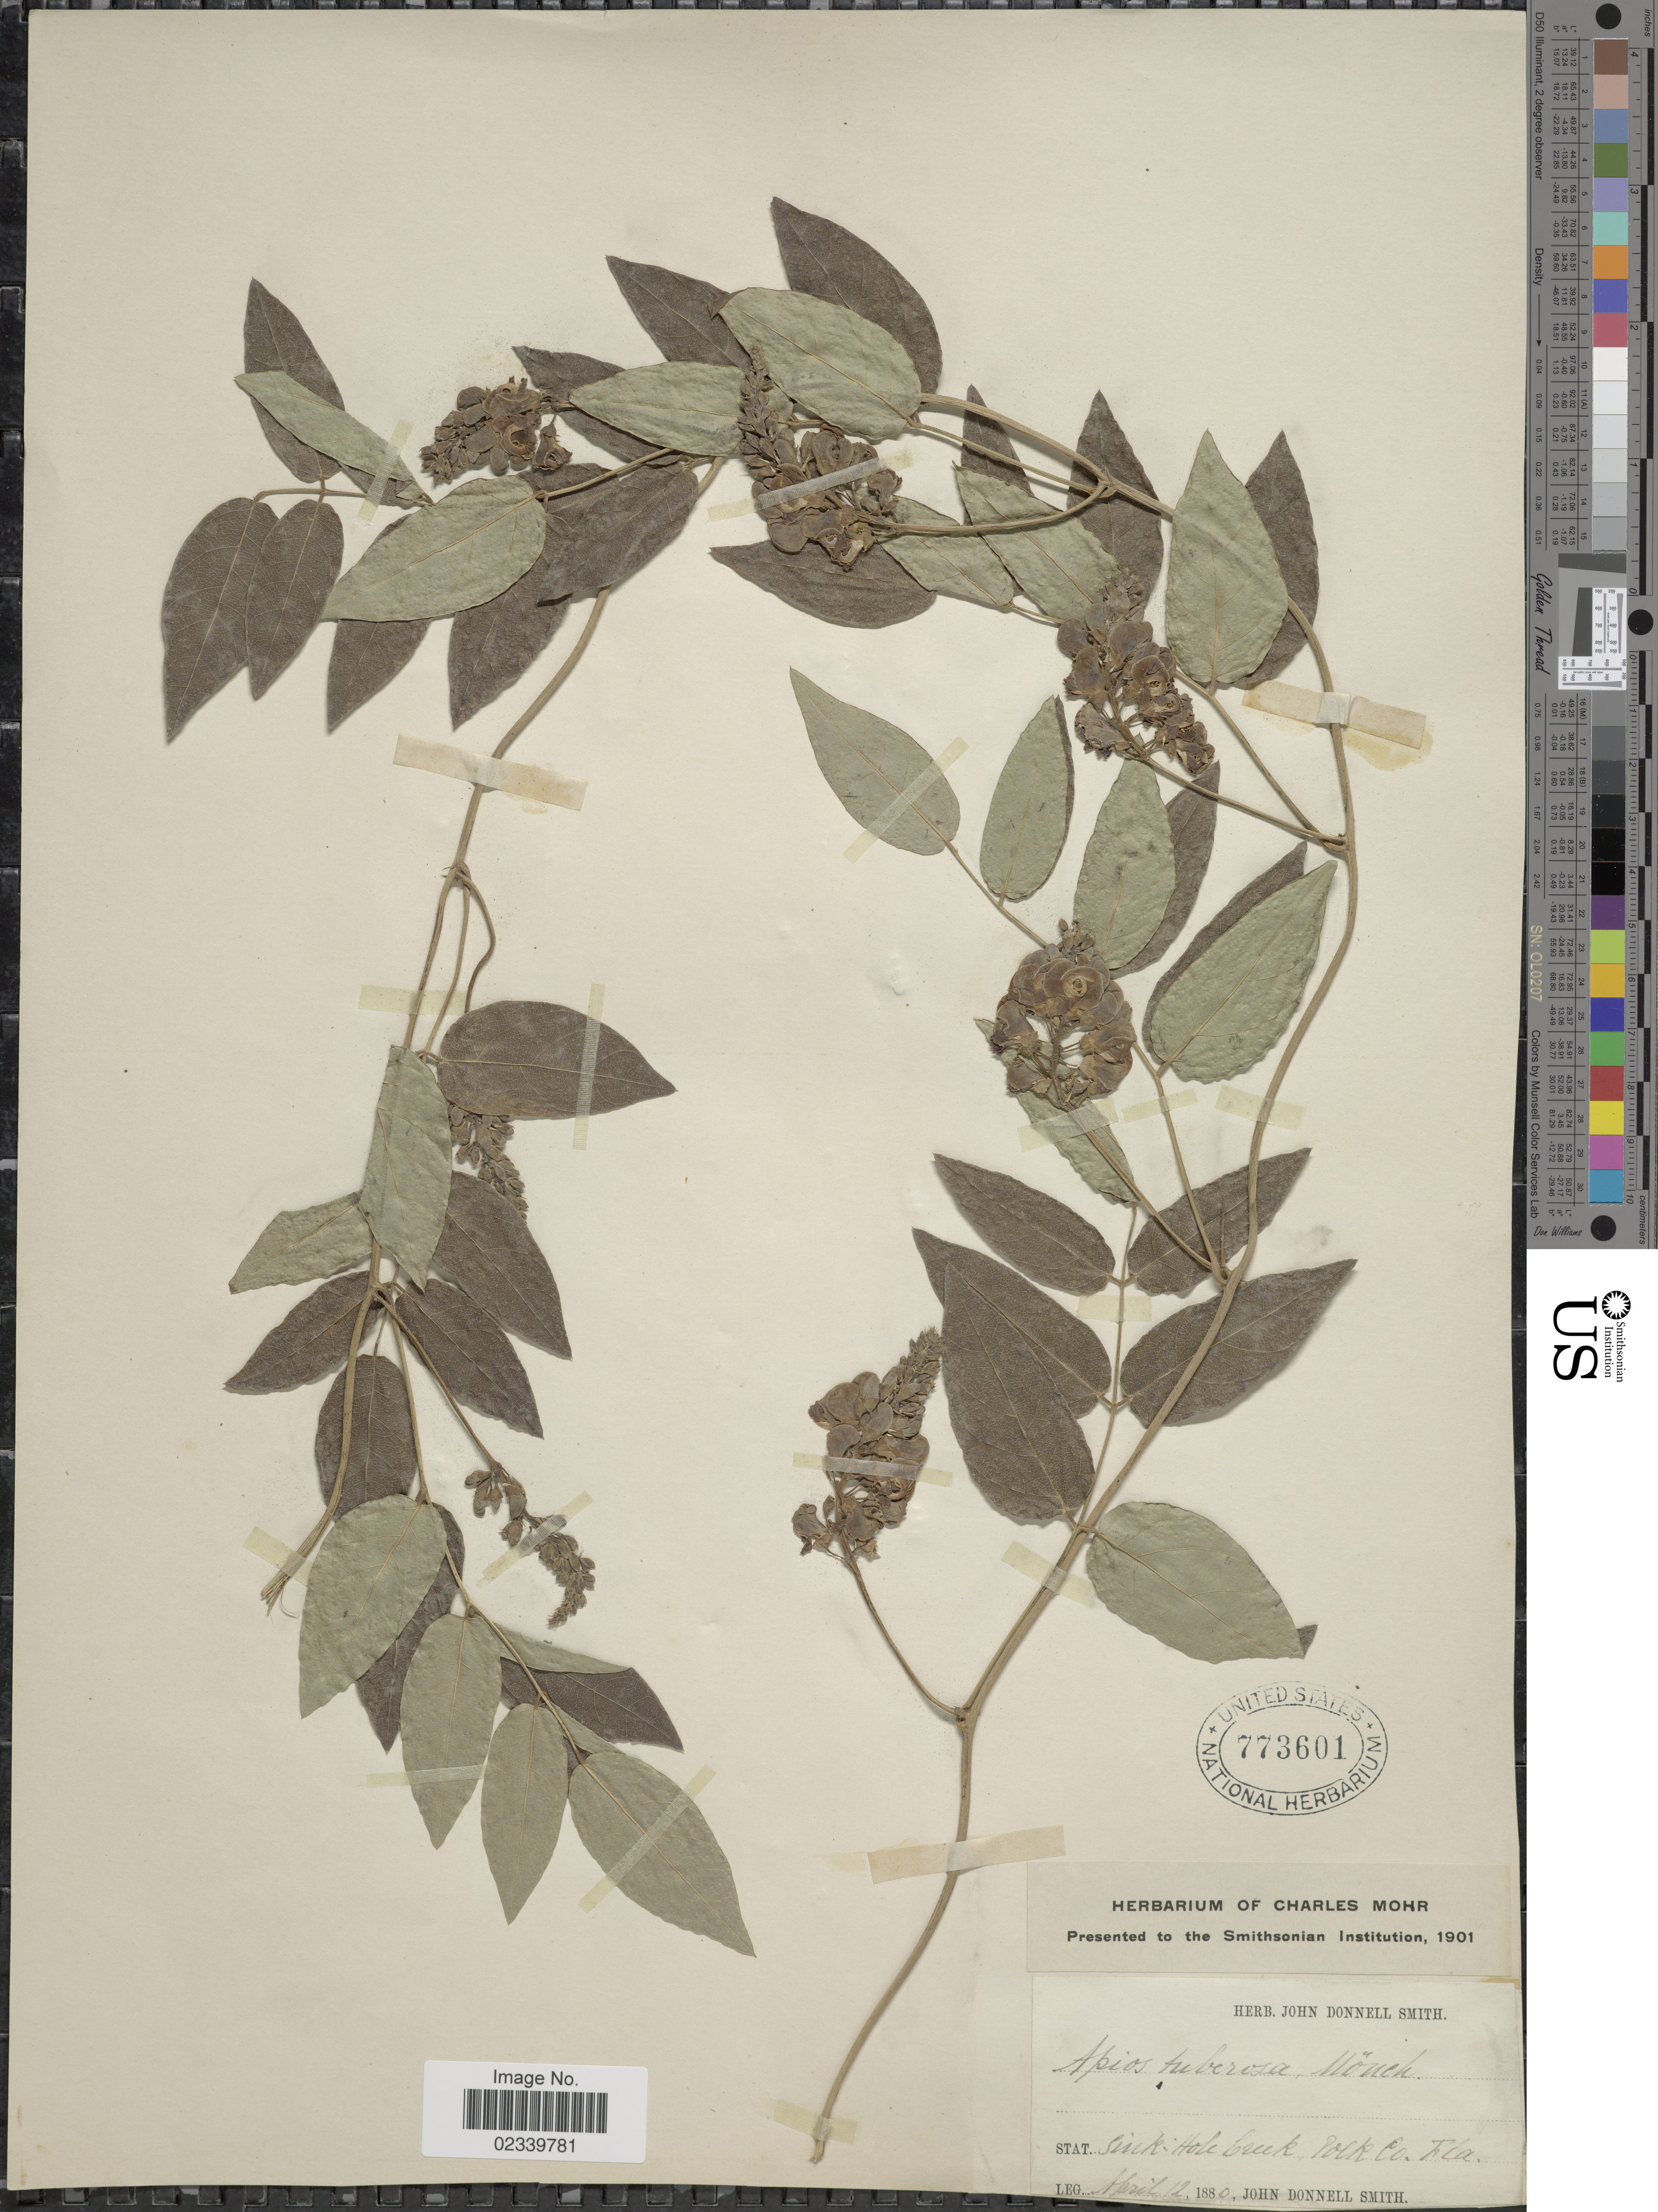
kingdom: Plantae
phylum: Tracheophyta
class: Magnoliopsida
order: Fabales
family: Fabaceae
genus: Apios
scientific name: Apios americana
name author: Medik.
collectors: J. Donnell Smith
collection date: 1880-04-12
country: United States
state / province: Florida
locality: Stat, Sink-Hole Creek Polk Co. Fla.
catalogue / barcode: US 773601